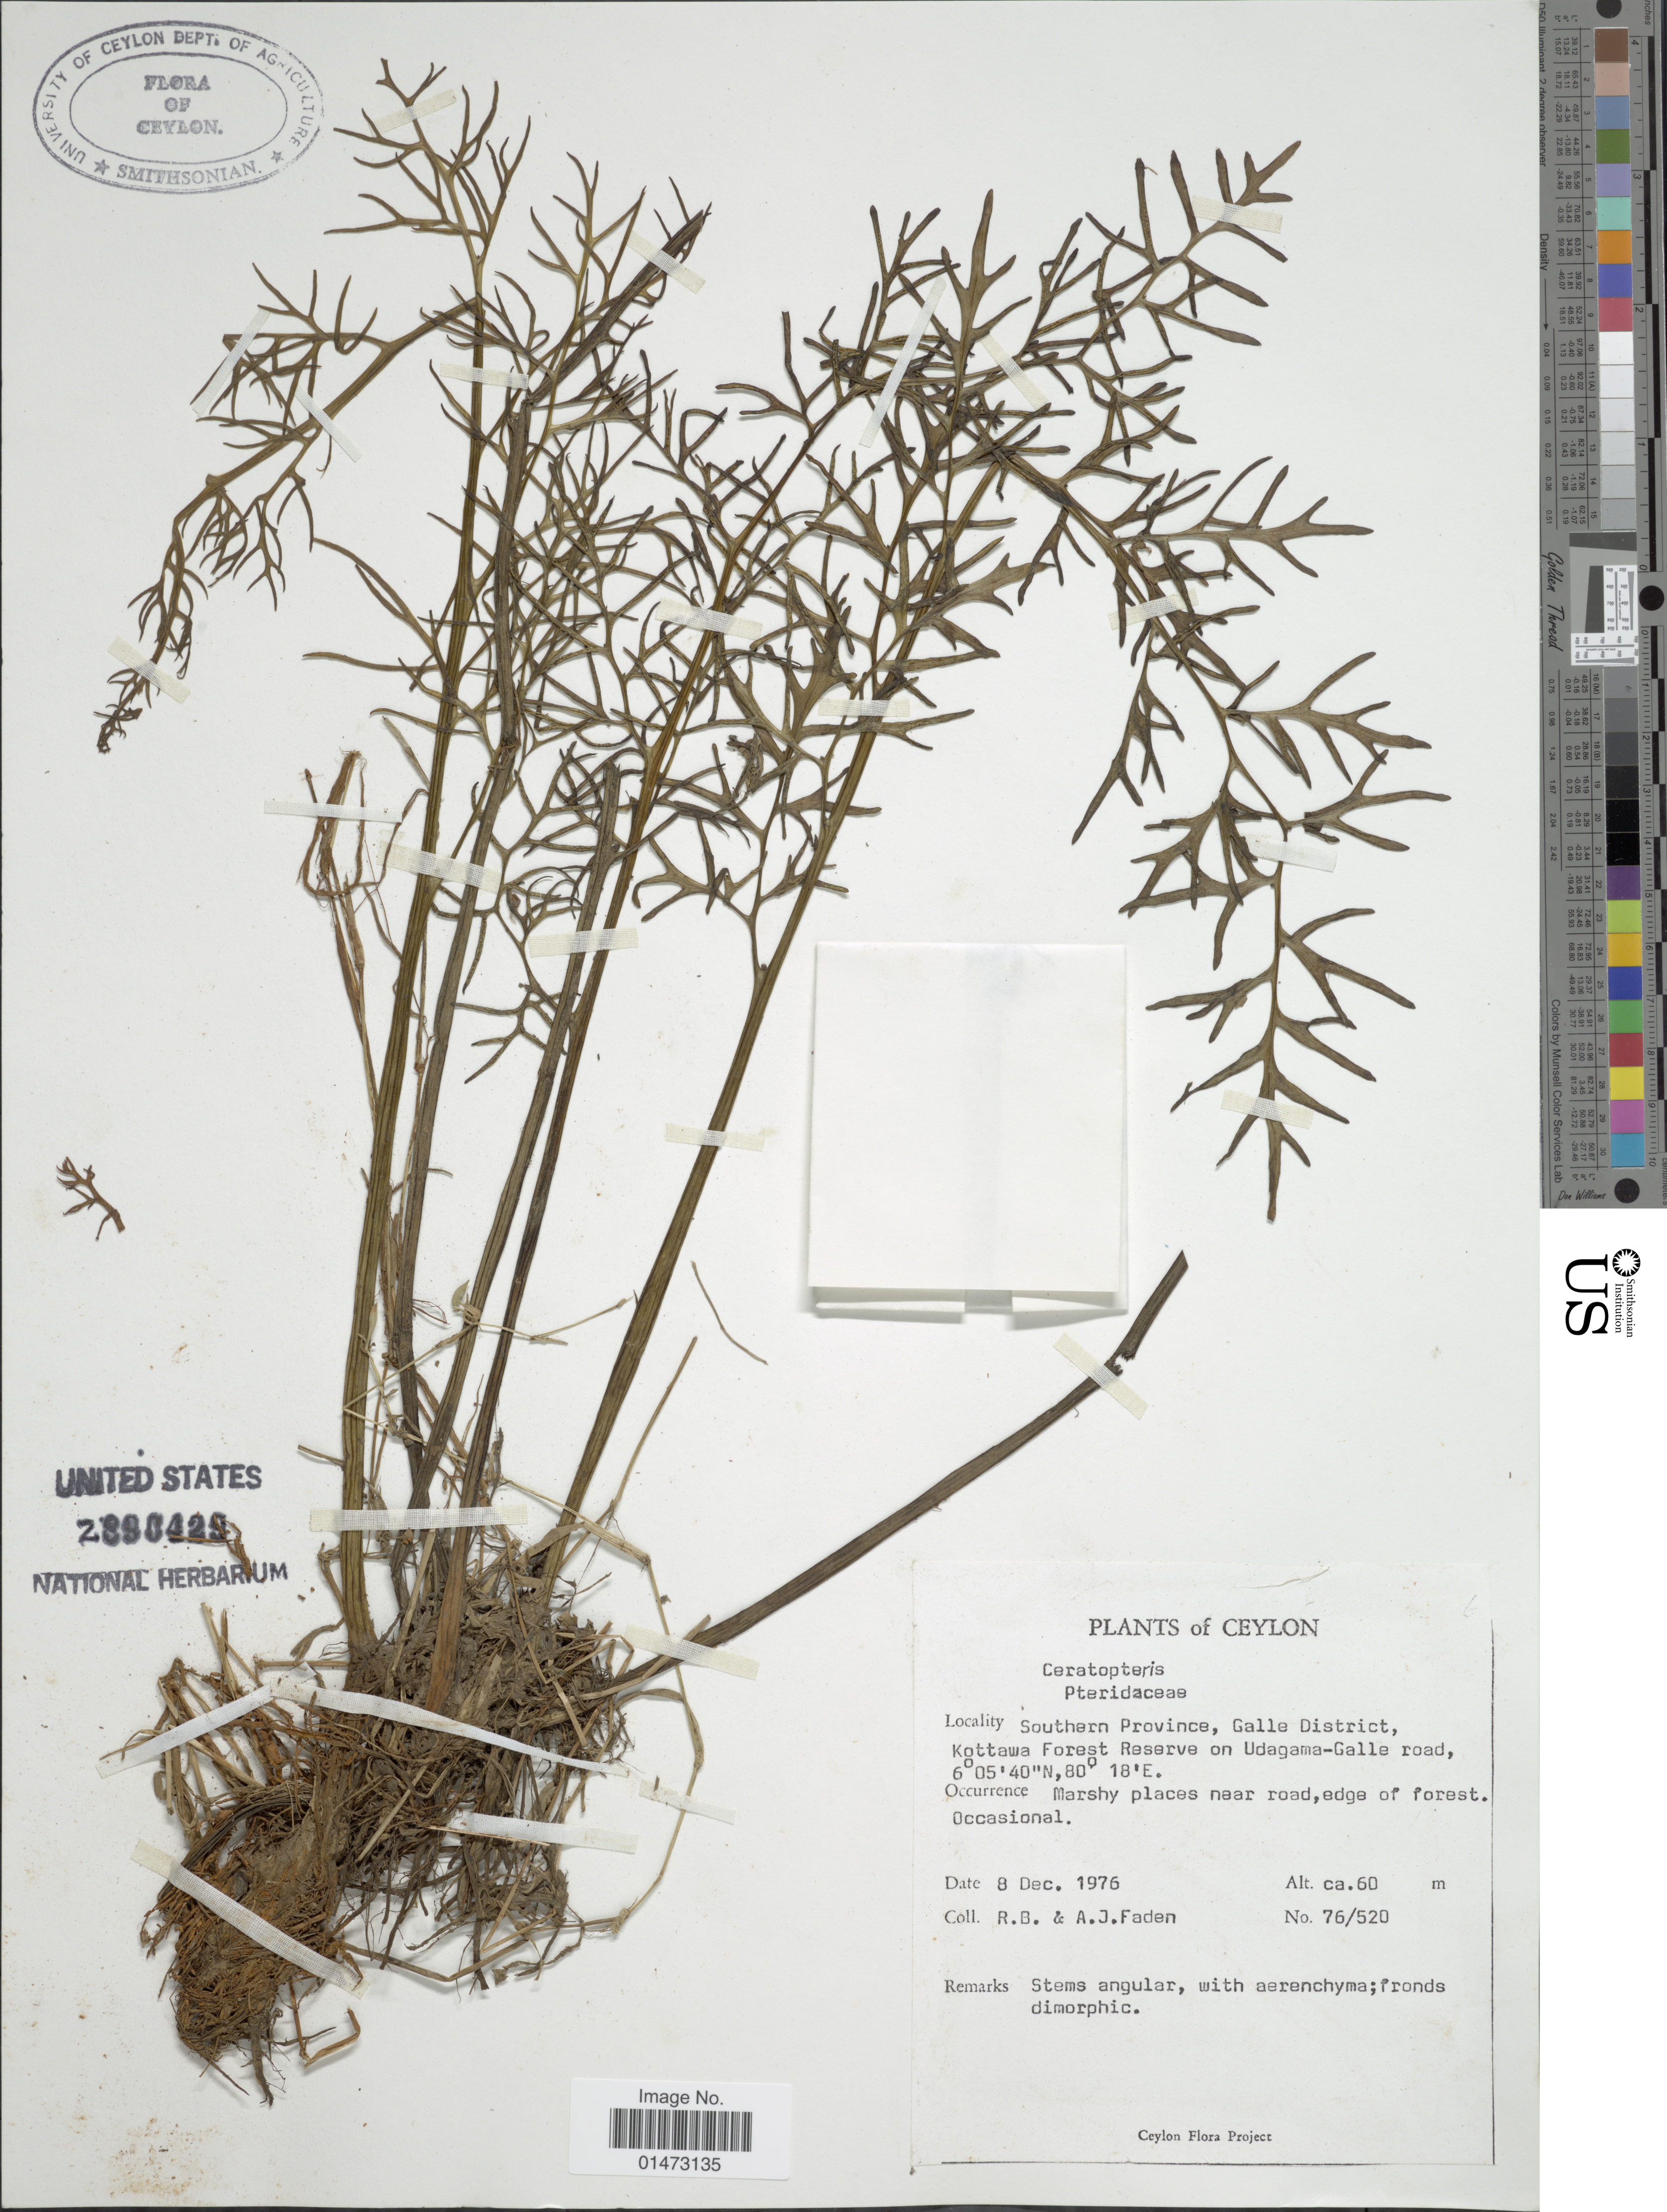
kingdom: Plantae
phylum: Tracheophyta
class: Polypodiopsida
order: Polypodiales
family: Pteridaceae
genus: Ceratopteris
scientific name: Ceratopteris thalictroides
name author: (L.) Brongn.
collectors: R. B. Faden & A. J. Faden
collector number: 76/520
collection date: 1976-12-08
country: Sri Lanka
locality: Ceylon. Southern Province, Galle District, Kottawa Forest Reserve on Udagama-Galle road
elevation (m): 60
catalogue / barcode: US 2893429